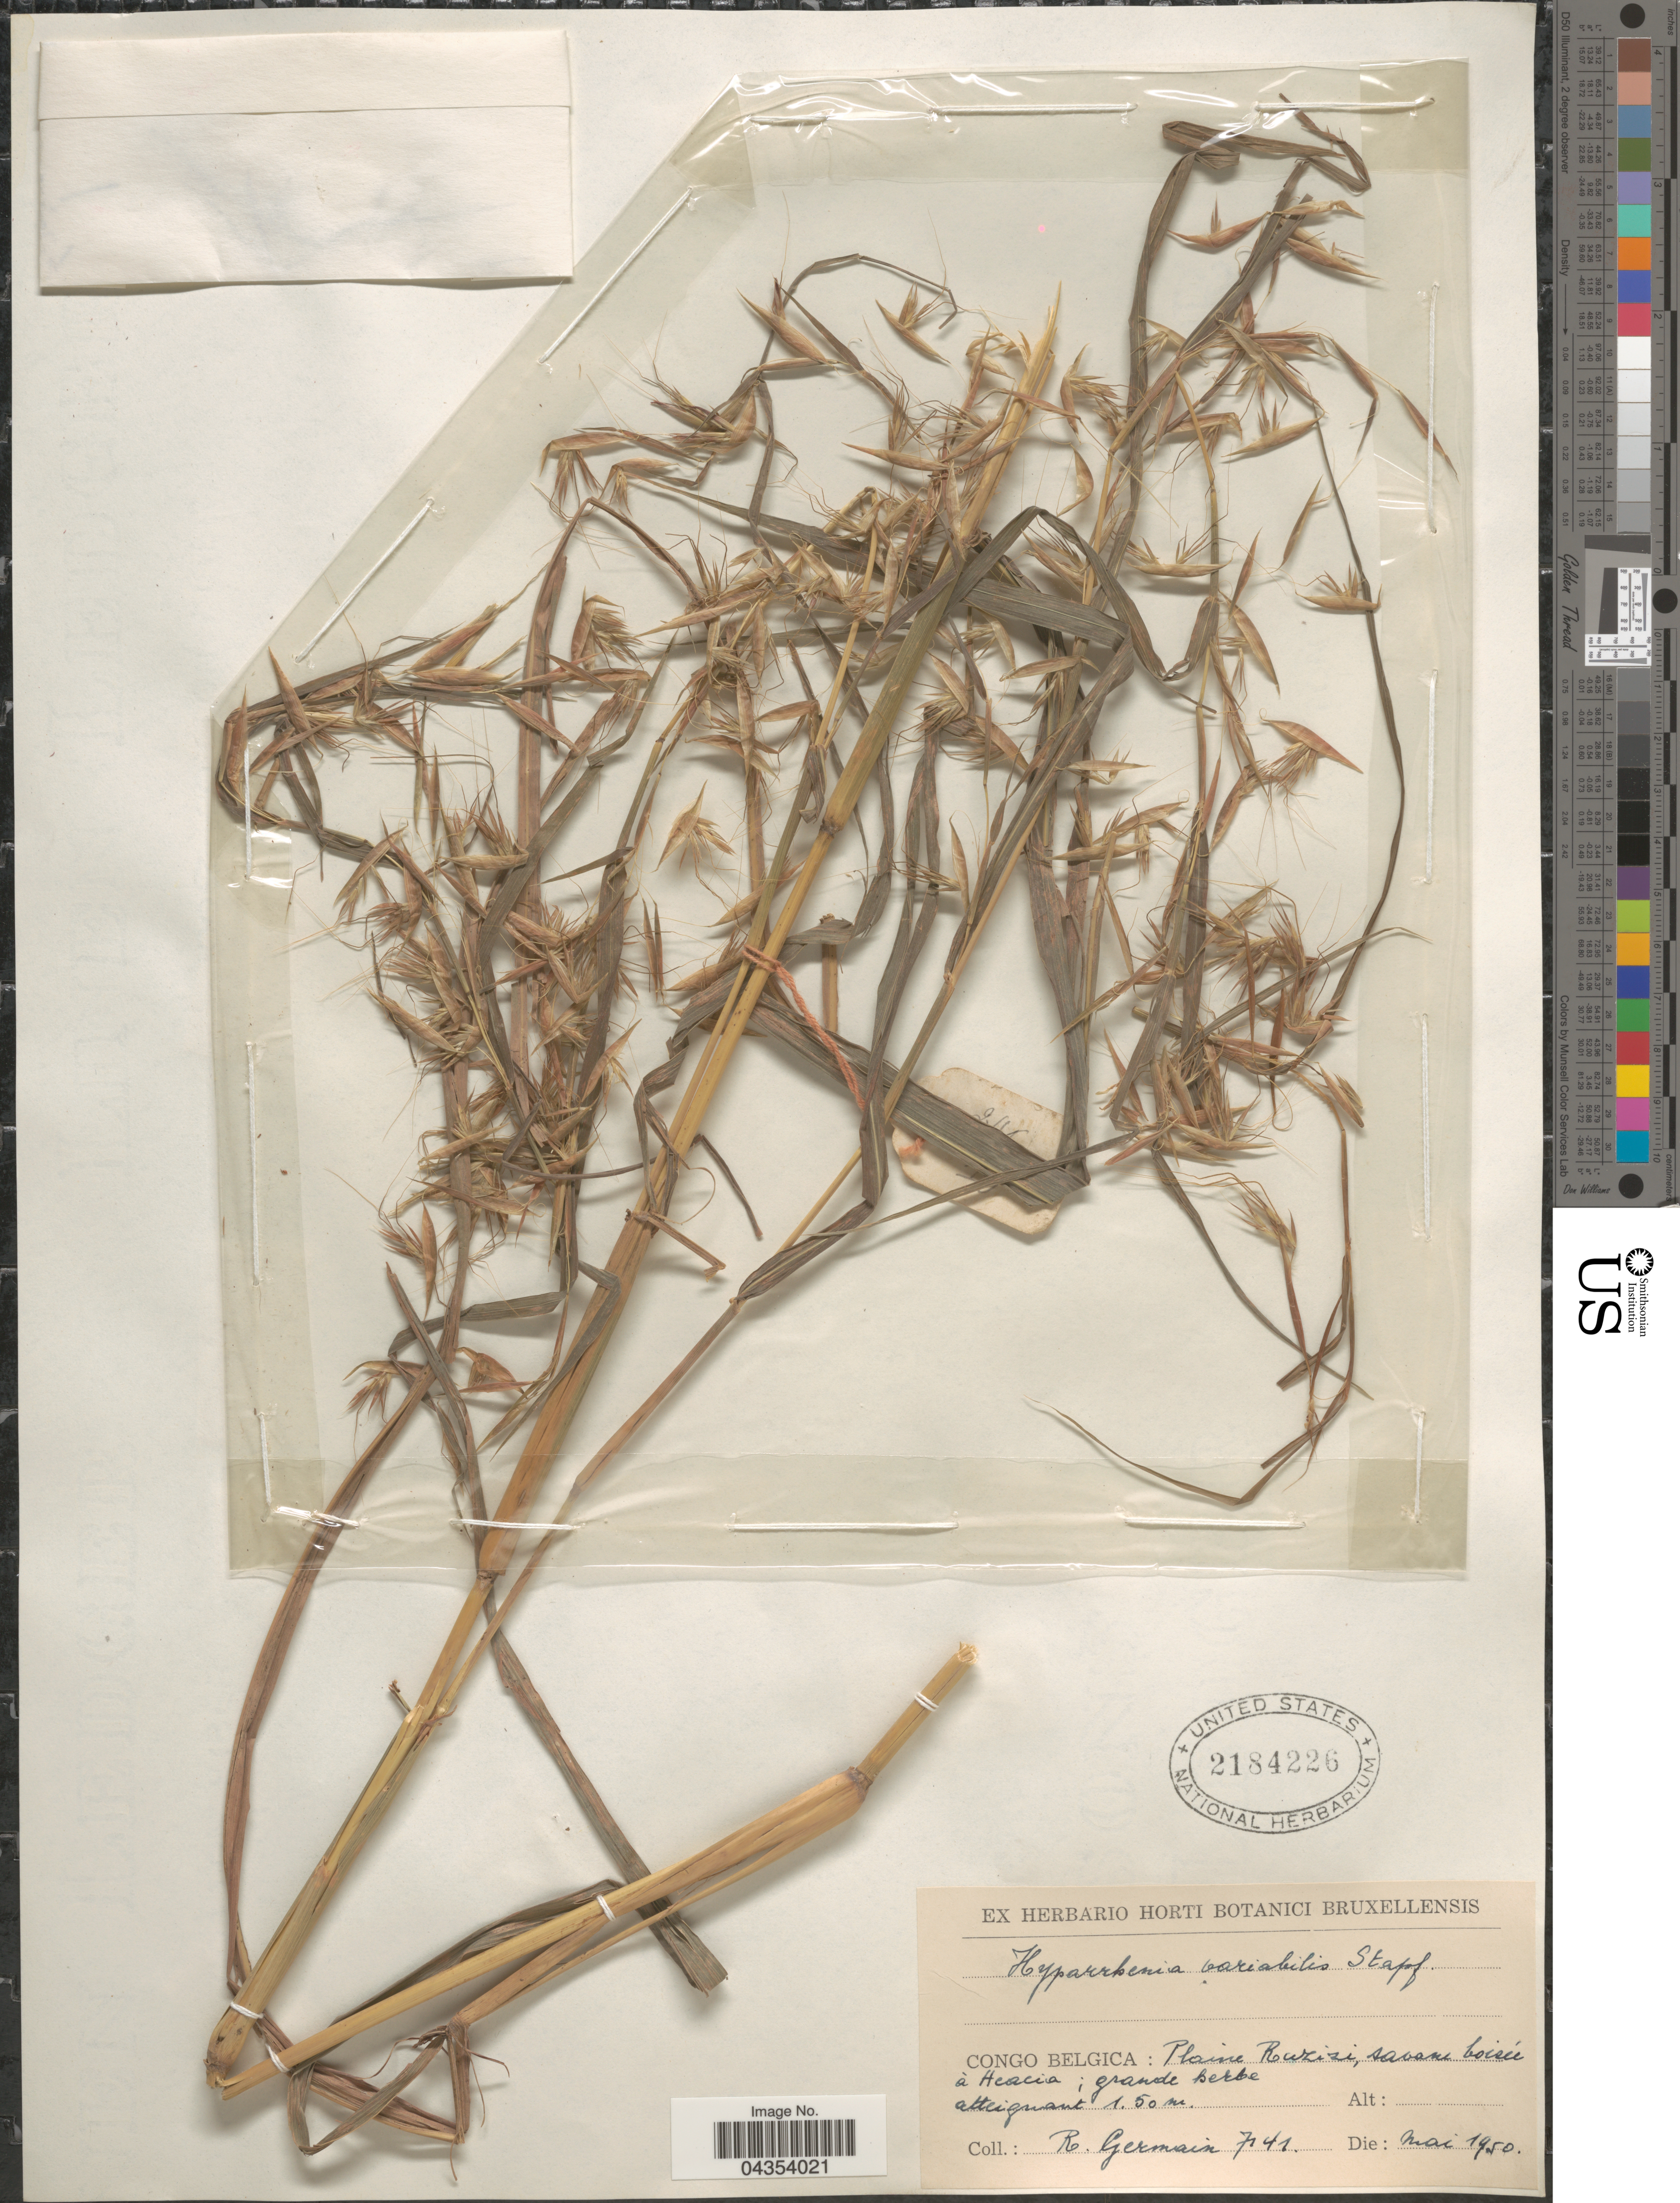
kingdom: Plantae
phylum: Tracheophyta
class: Liliopsida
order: Poales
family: Poaceae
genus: Hyparrhenia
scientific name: Hyparrhenia variabilis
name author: Stapf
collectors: R. Germain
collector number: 7141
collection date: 1950-05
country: Congo, Democratic Republic of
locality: Congo Belgica: Plaine Ruzizi, savane boisée à Heacia; grande berbe.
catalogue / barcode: US 2184226